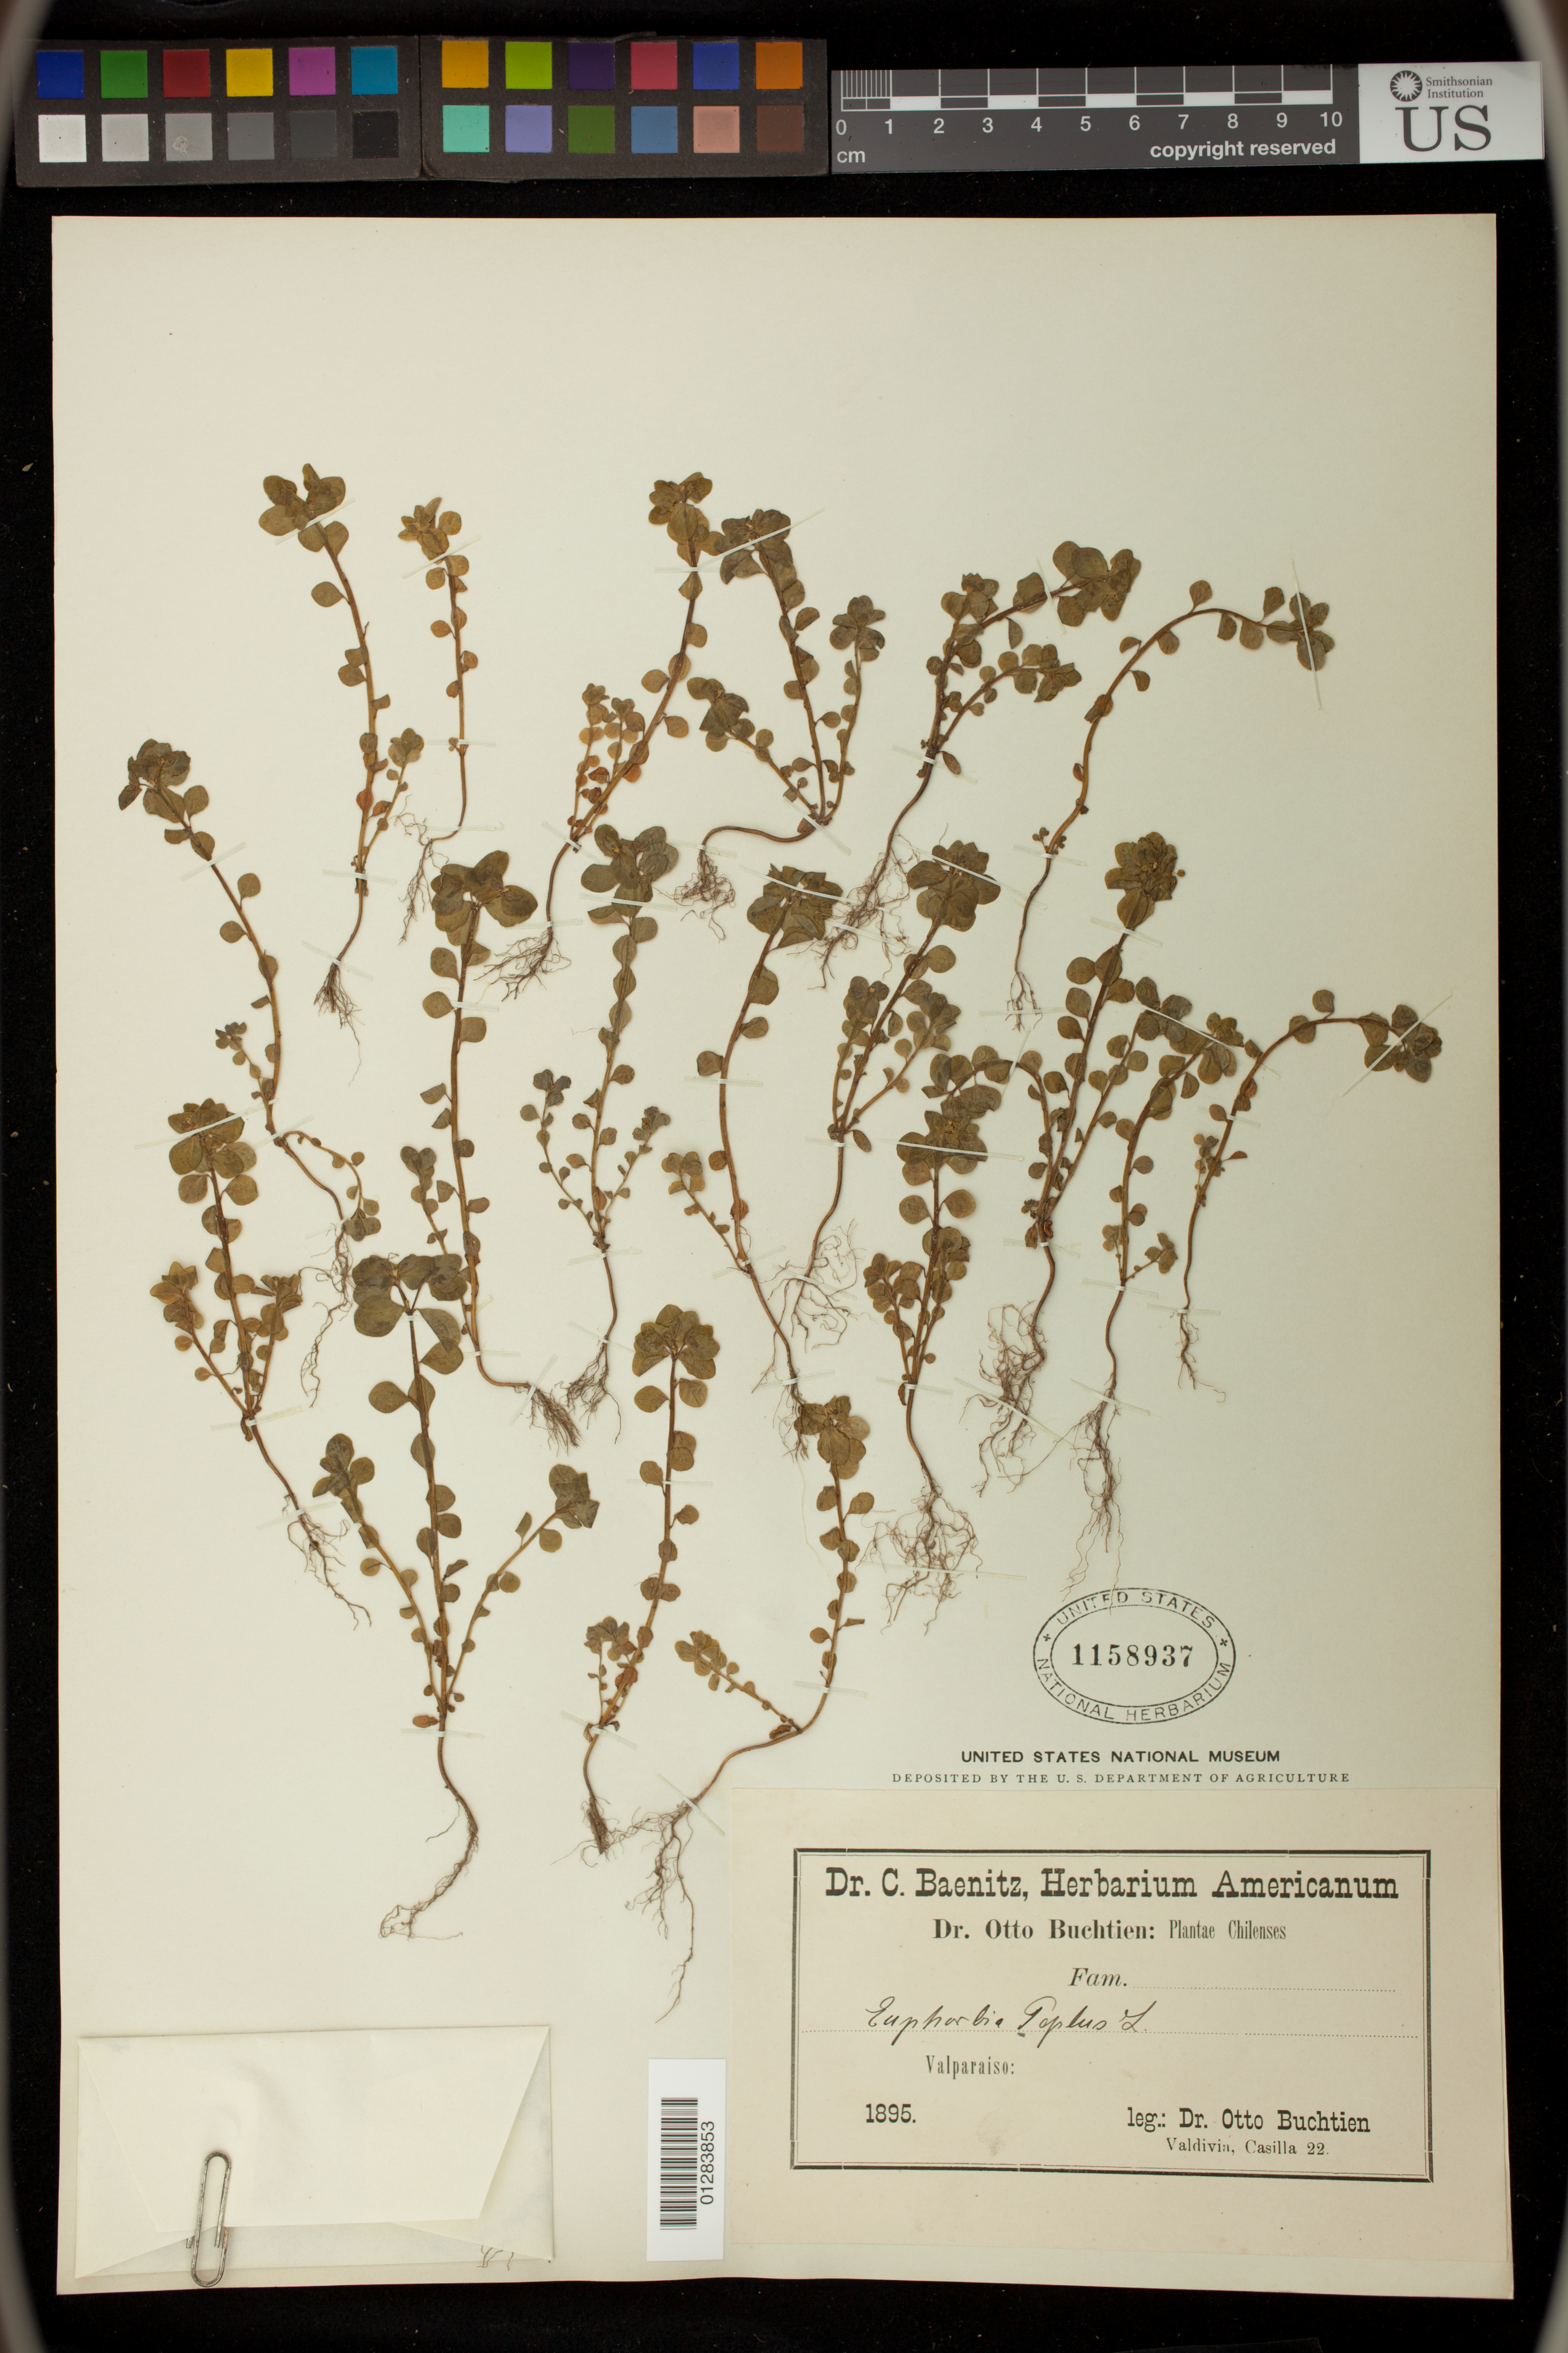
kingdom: Plantae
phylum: Tracheophyta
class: Magnoliopsida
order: Malpighiales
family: Euphorbiaceae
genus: Euphorbia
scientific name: Euphorbia peplus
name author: L.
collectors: O. Buchtien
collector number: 22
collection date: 1895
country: Chile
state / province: Valparaíso (V)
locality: Valdivia, Castilla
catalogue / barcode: US 1158937